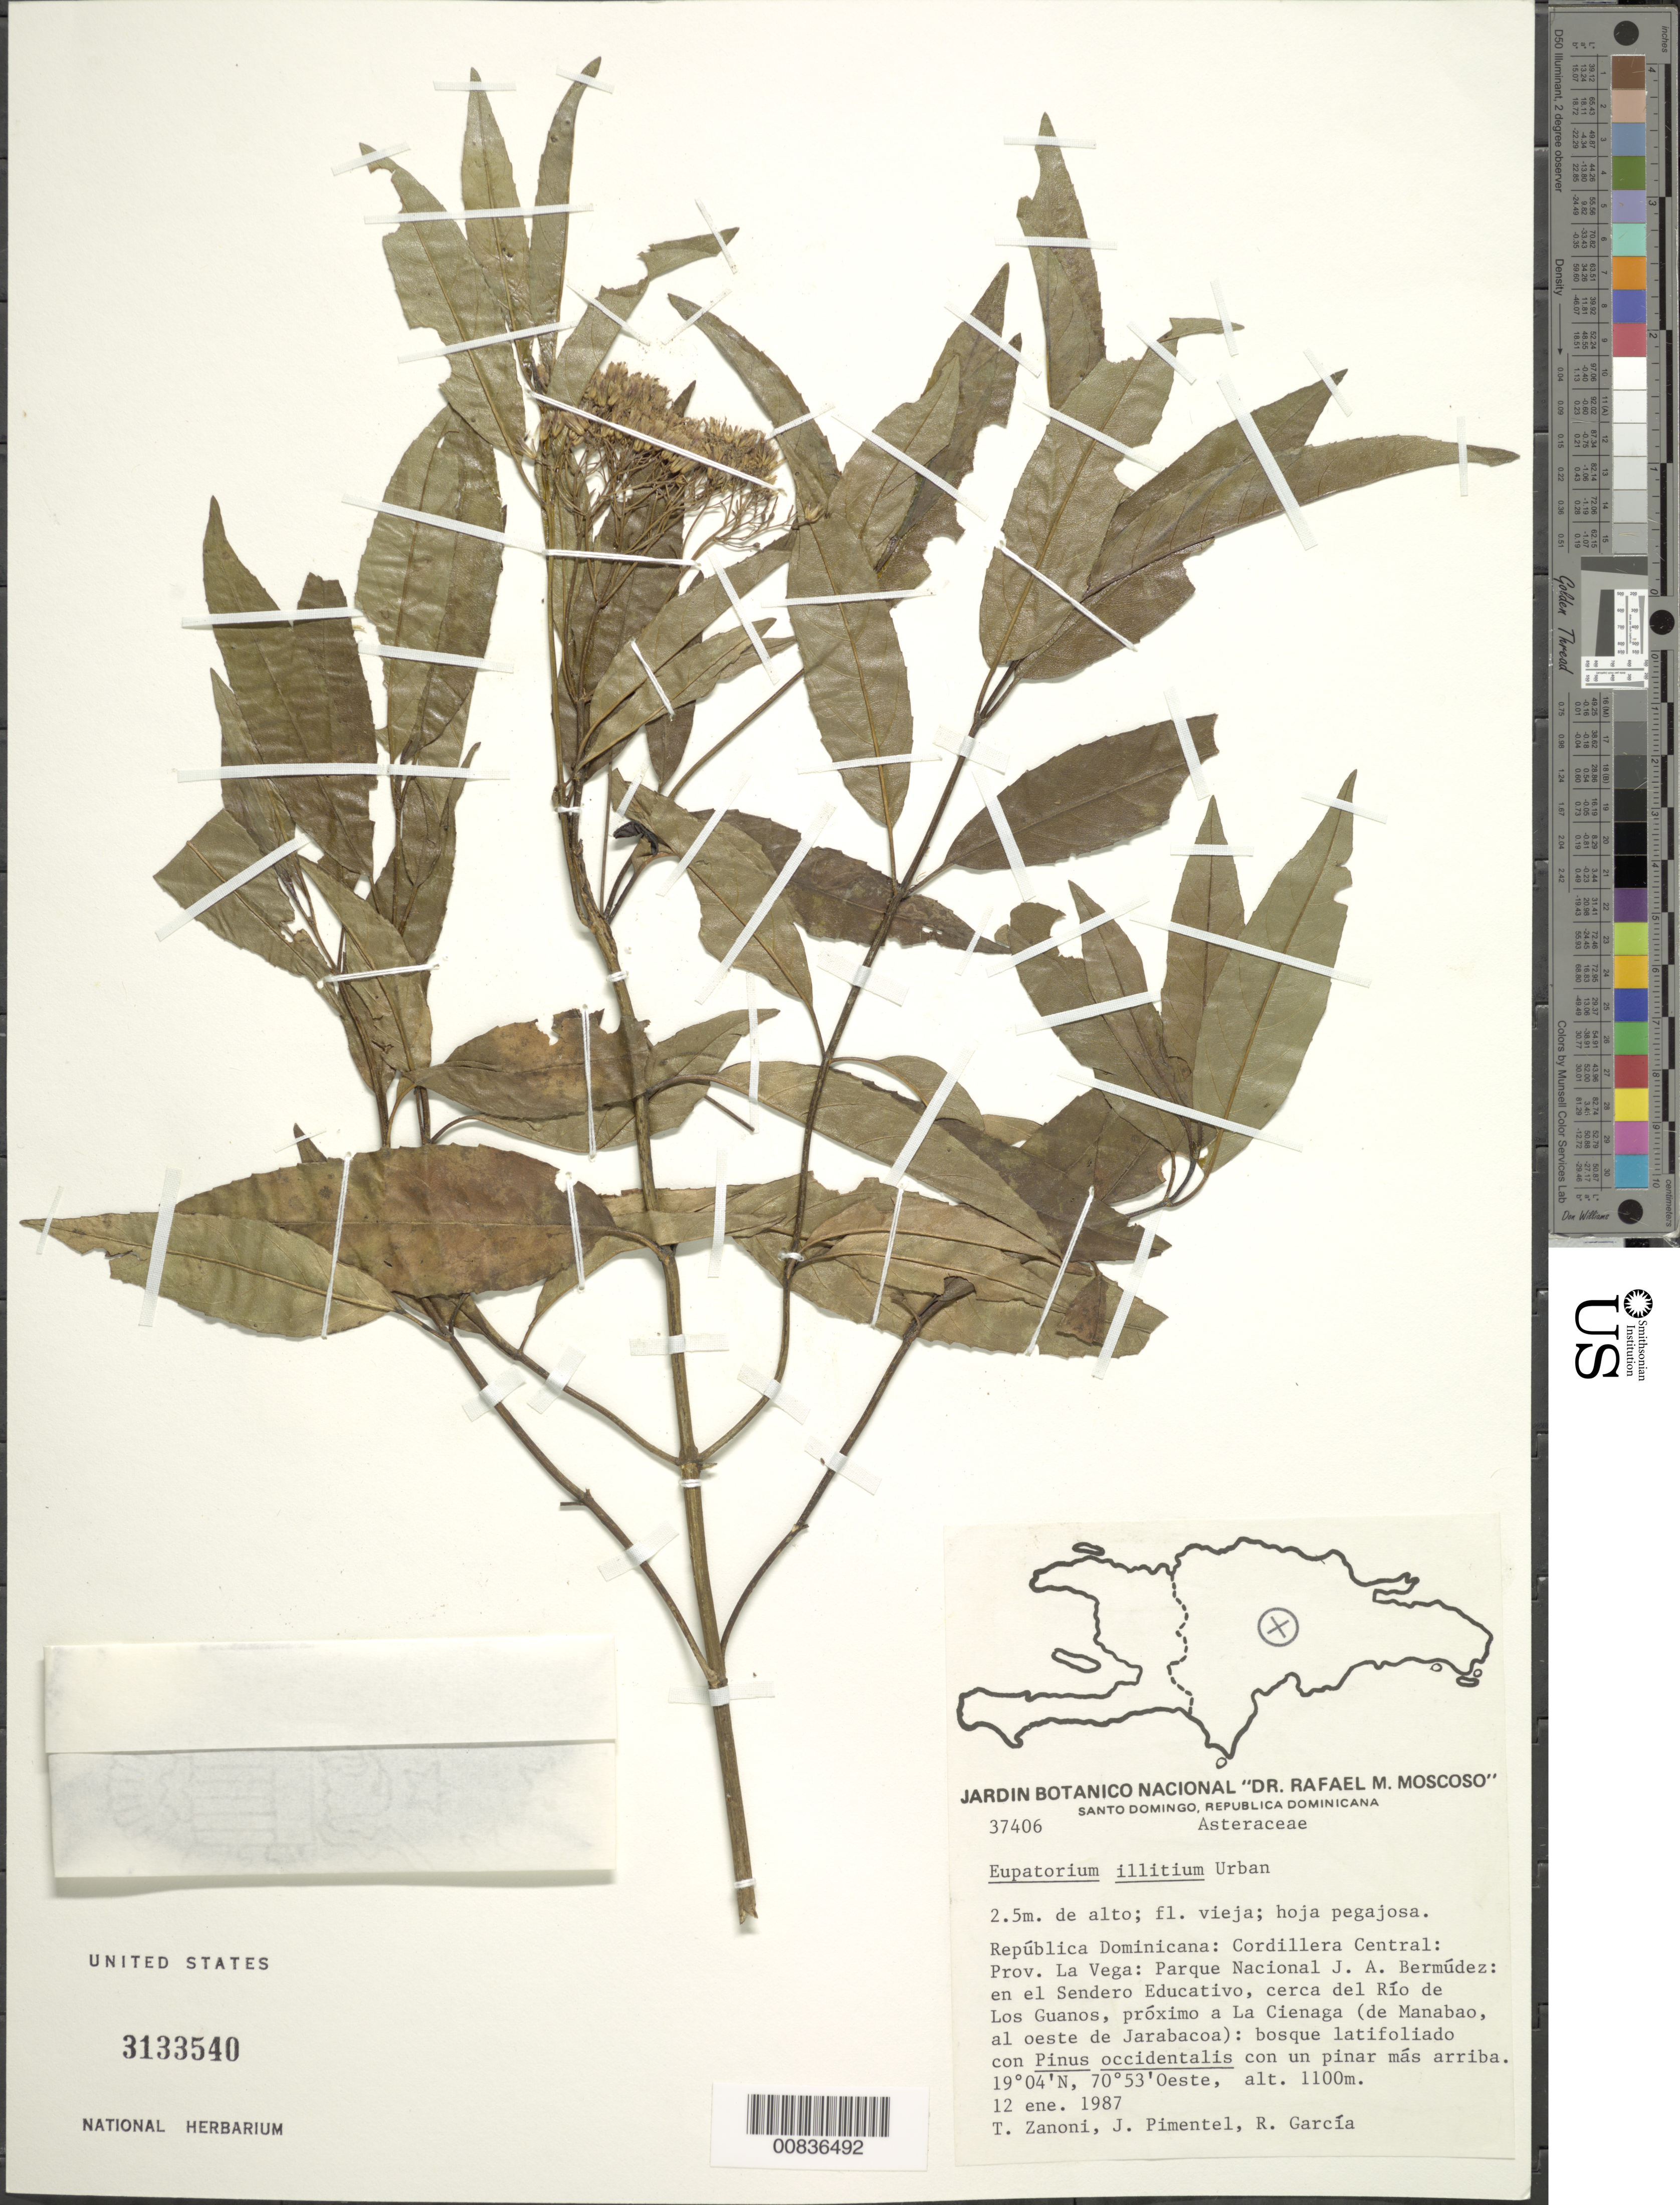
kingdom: Plantae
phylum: Tracheophyta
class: Magnoliopsida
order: Asterales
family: Asteraceae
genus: Ageratina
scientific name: Ageratina dictyoneura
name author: (Urb.) R.M. King & H. Rob.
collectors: T. A. Zanoni, J. Pimentel & R. G. García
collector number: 37406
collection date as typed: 12 Jan 1987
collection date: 1987-01-12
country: Dominican Republic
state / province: La Vega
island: Hispaniola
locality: Cordillera Central, Parque Nacional J.A. Bermúdez, el el Sendero Educativo, cerca de; Río de Los Guanos, próximo a La Cienaga (de Manabao al W de Jarabacoa)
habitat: Bosque latifoliado con Pinus occidentalis con un pinar más arriba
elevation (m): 1100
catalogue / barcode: US 3133540